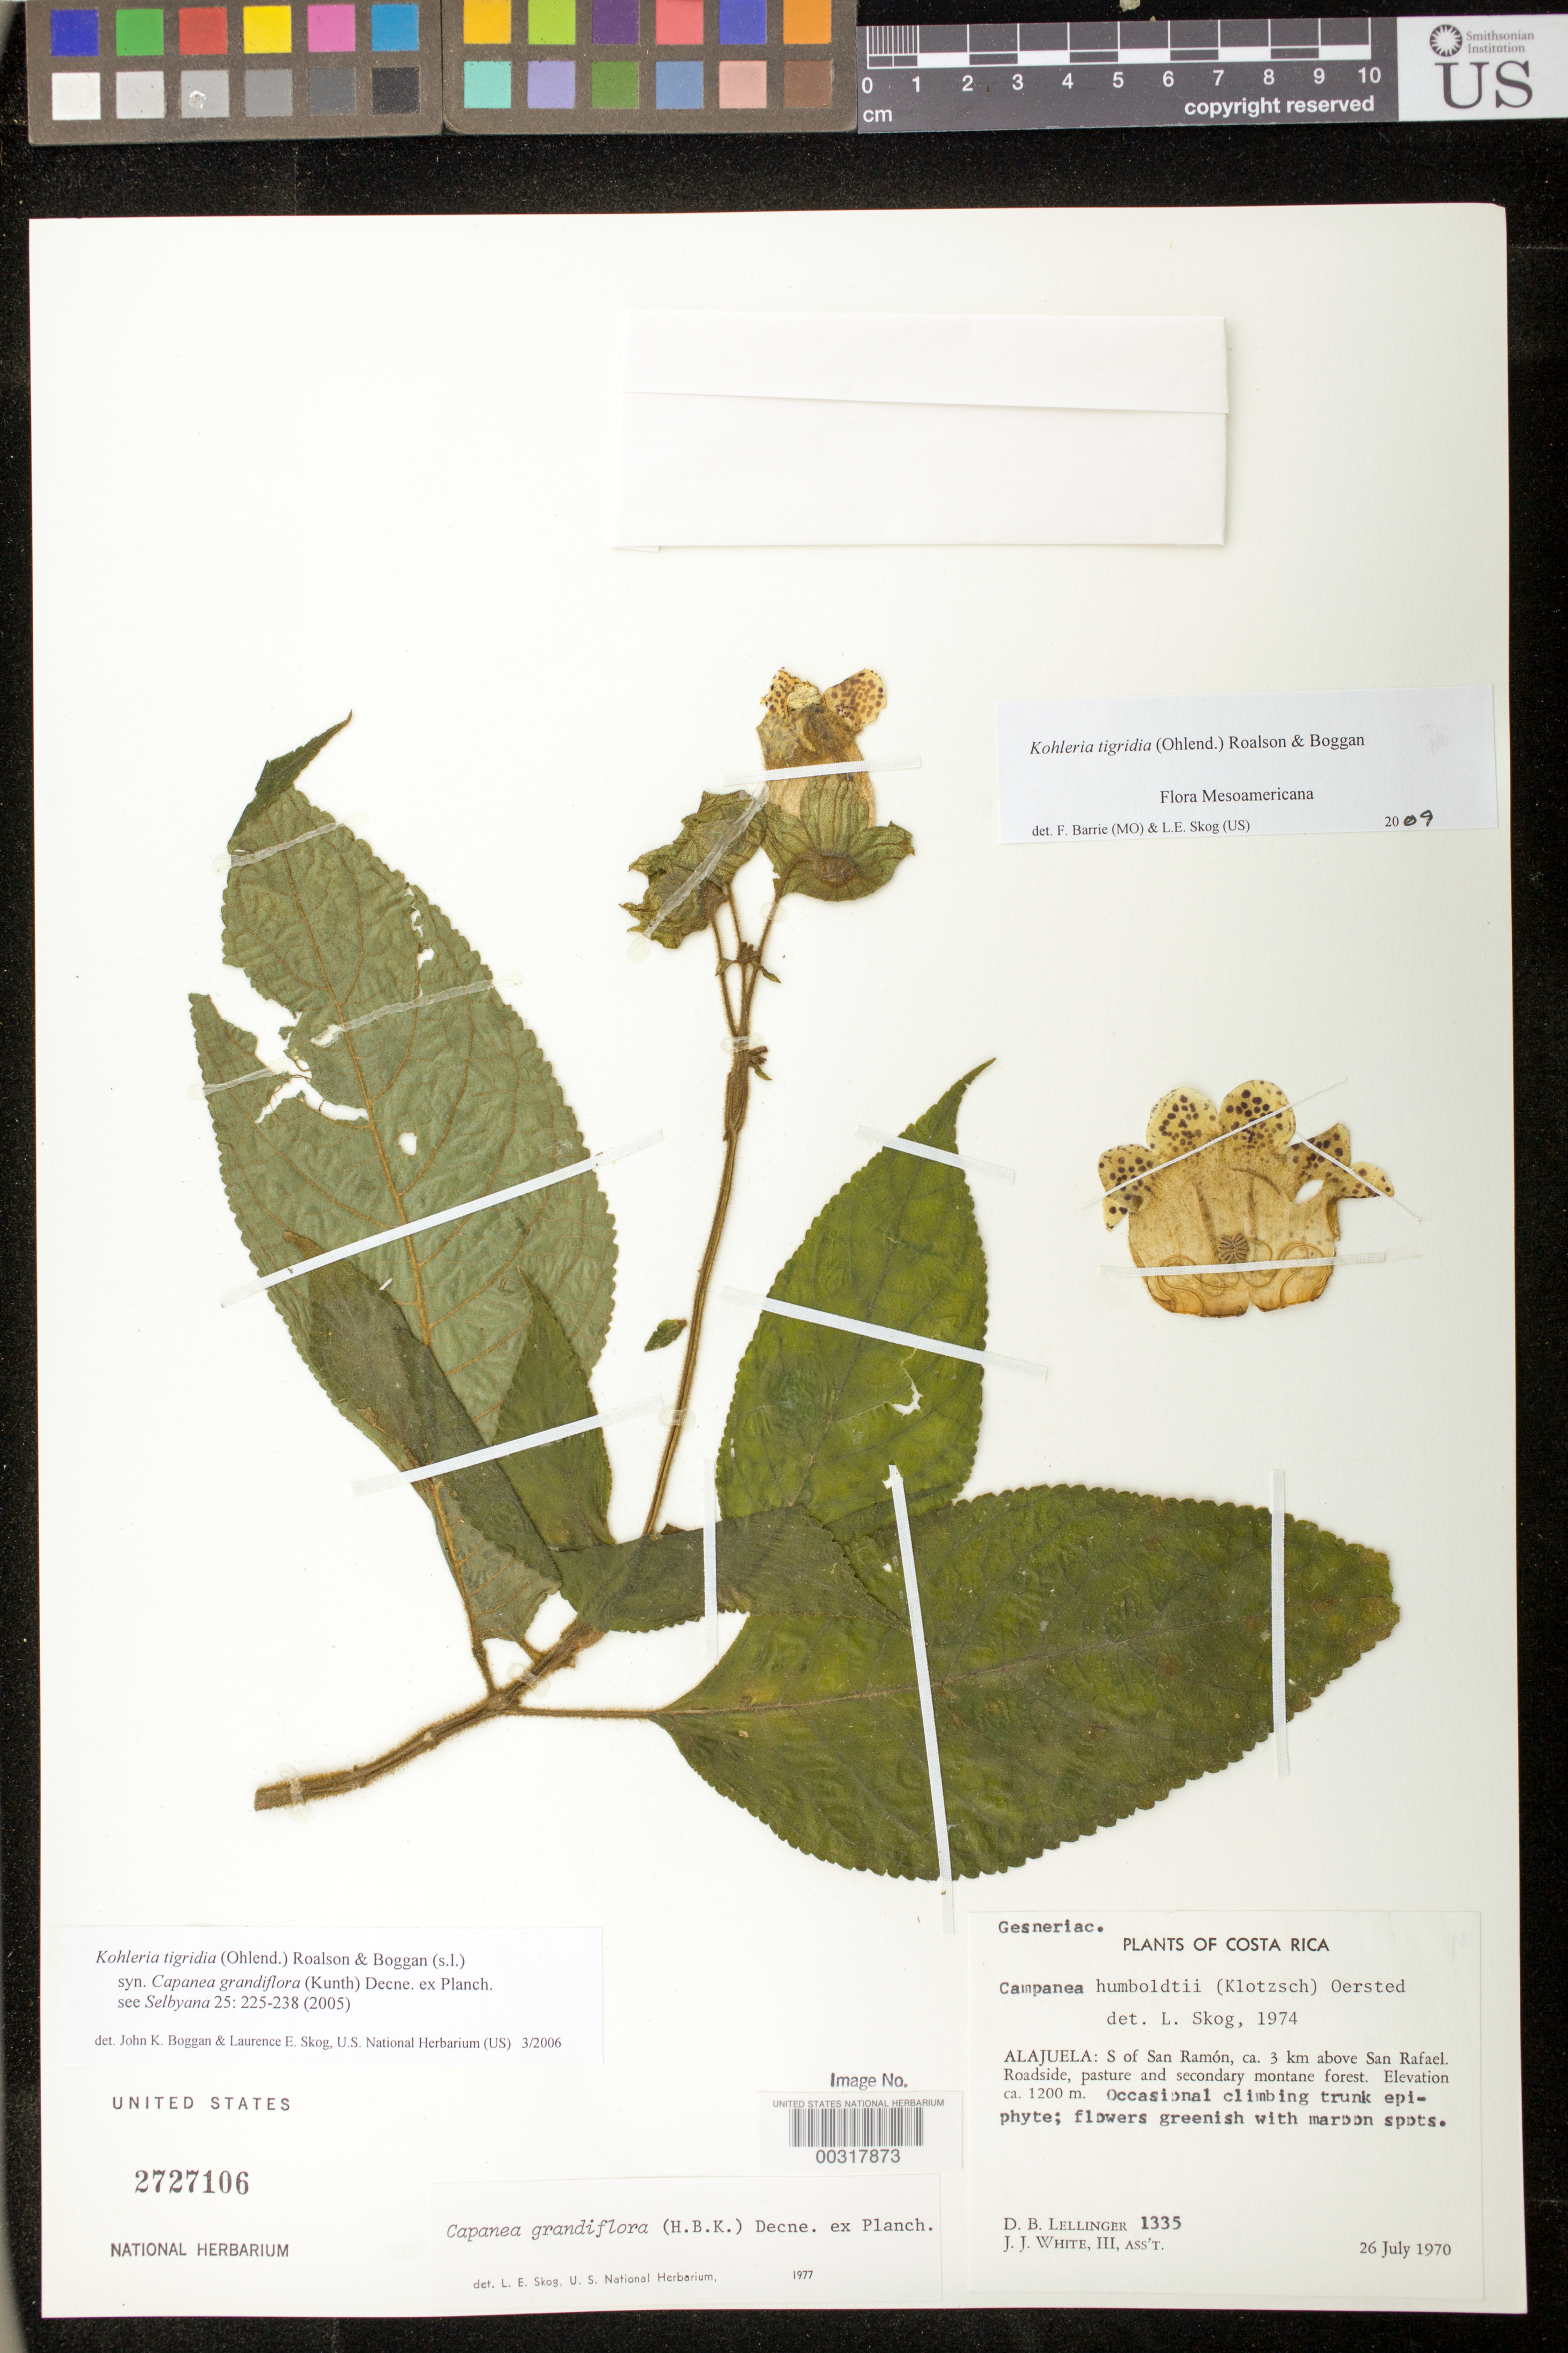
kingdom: Plantae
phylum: Tracheophyta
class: Magnoliopsida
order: Lamiales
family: Gesneriaceae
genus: Kohleria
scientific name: Kohleria tigridia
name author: (Ohlend.) Roalson & Boggan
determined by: Boggan, J. K.; Skog, L. E.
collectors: D. B. Lellinger & J. J. White III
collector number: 1335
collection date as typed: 26 Jul 1970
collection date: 1970-07-26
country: Costa Rica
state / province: Alajuela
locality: S of San Ramon, ca 3 km above San Rafael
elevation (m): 1200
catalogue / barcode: US 2727106